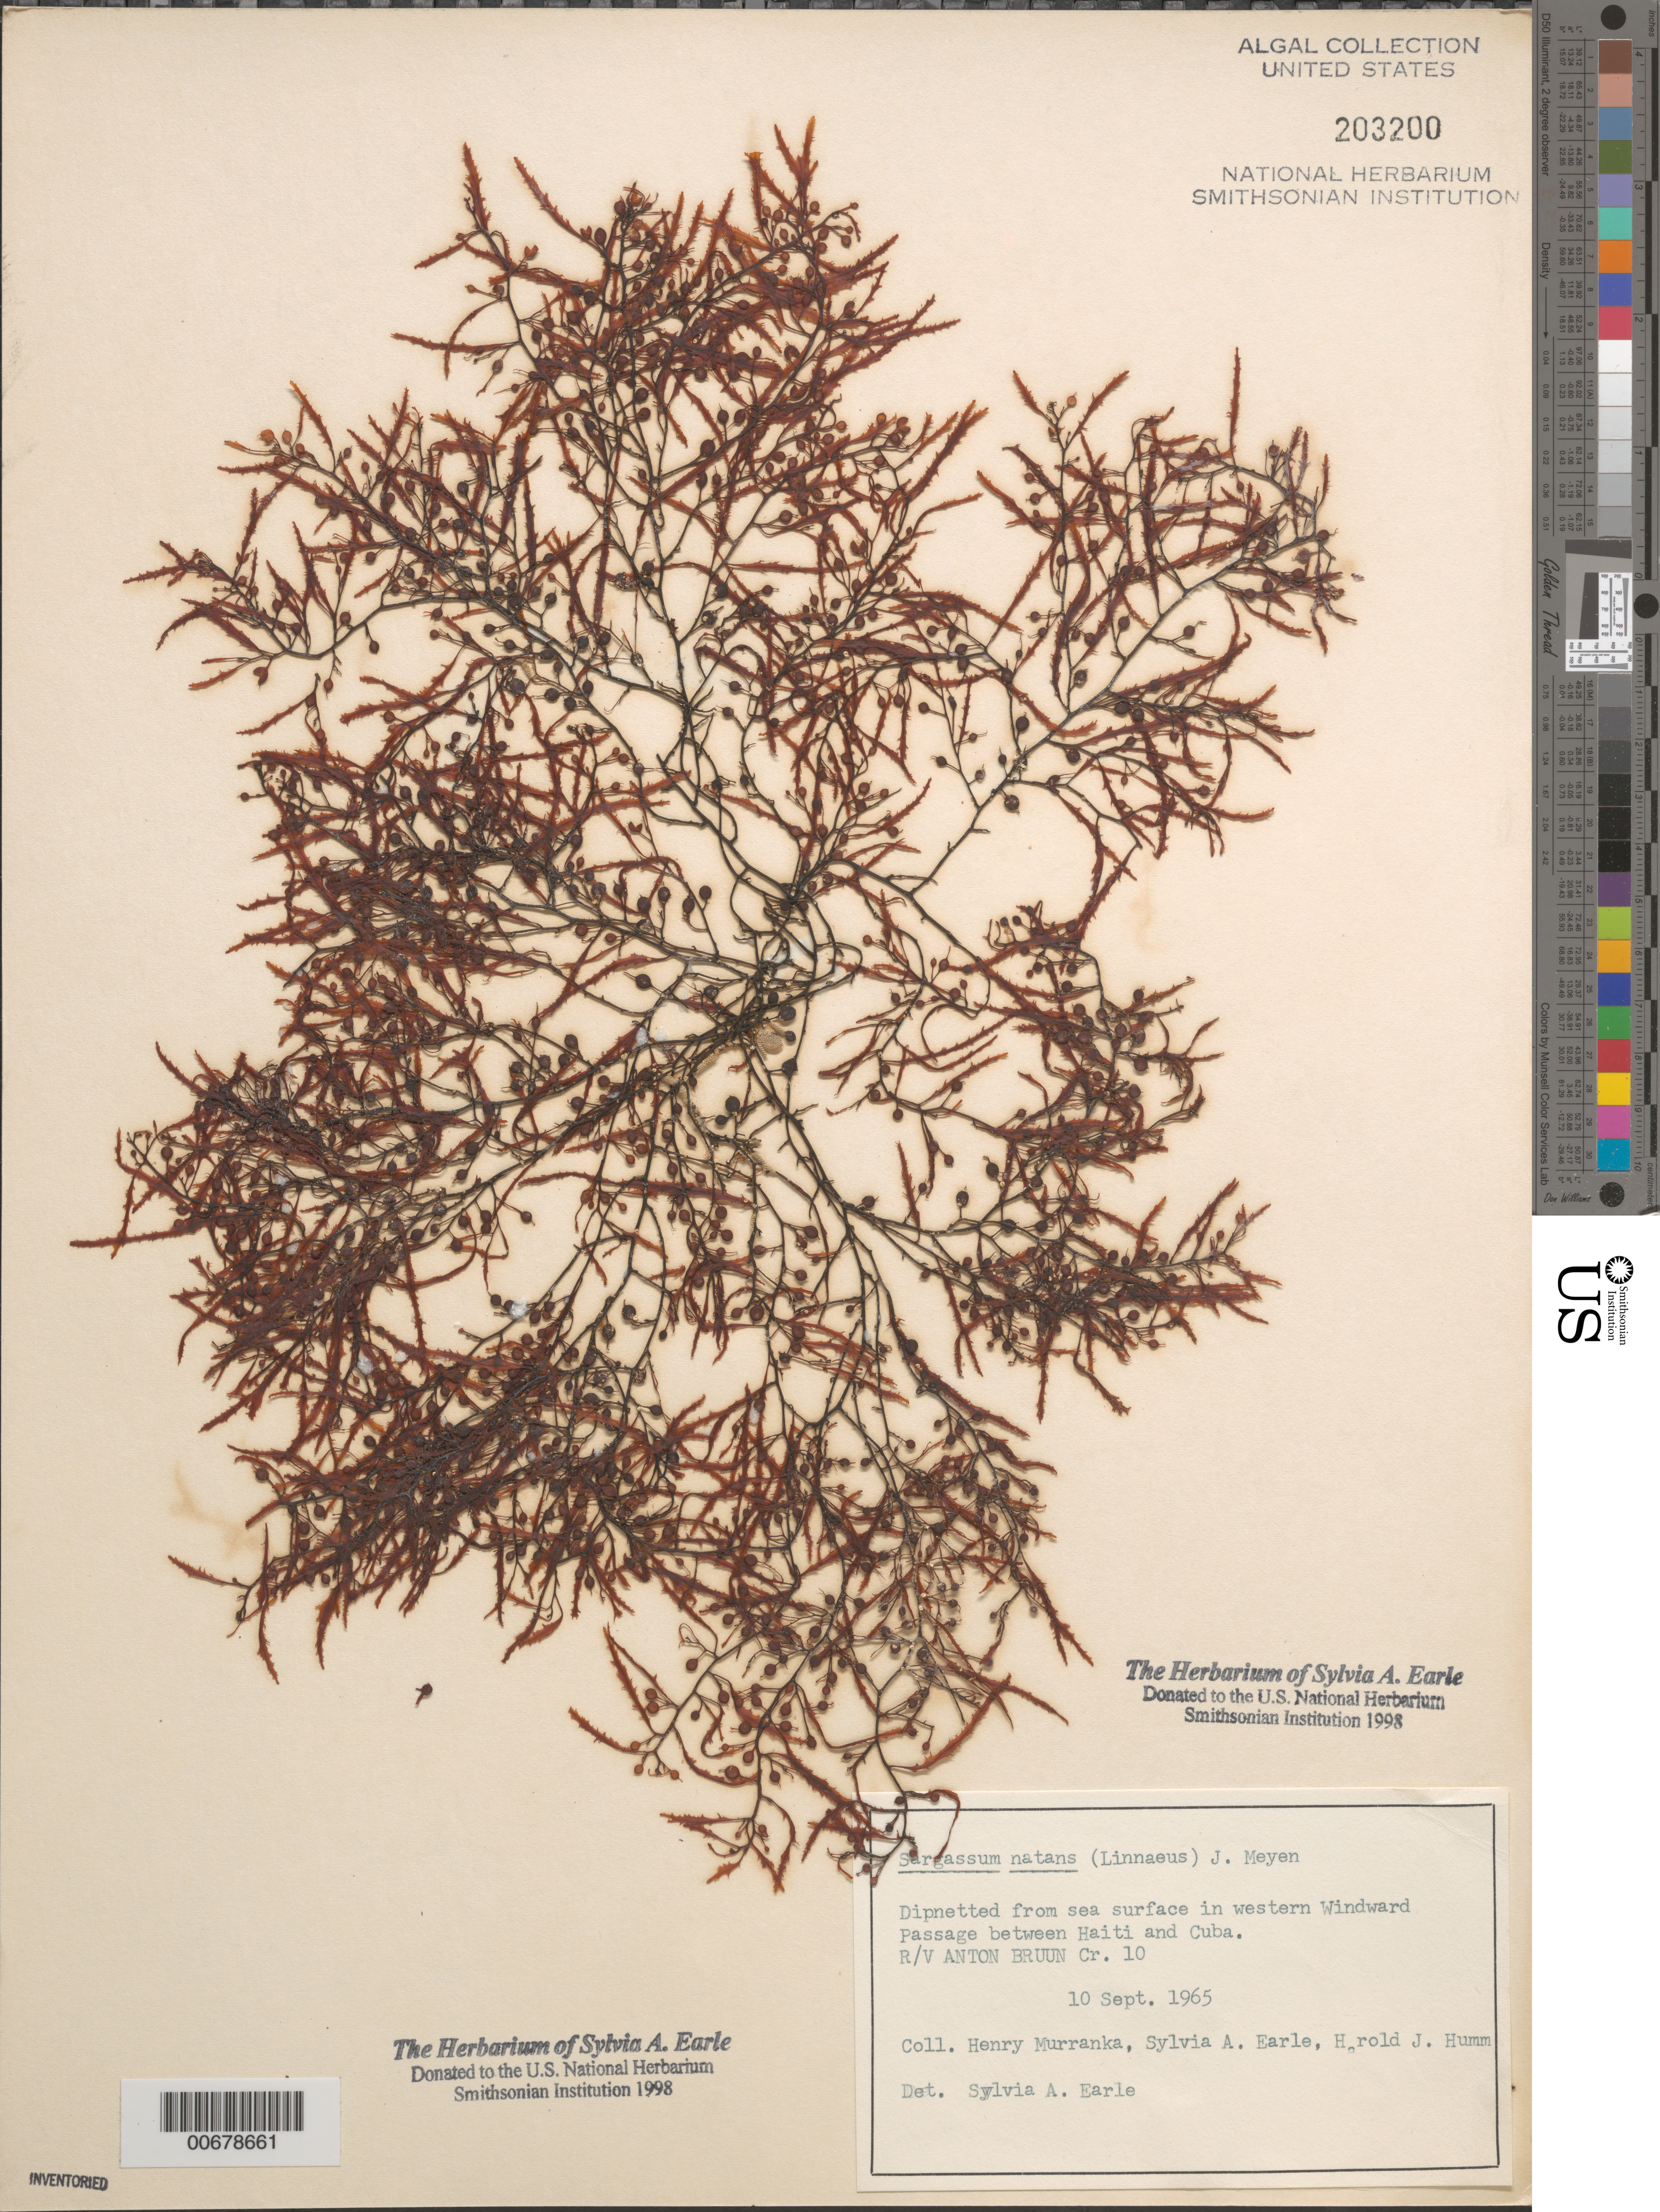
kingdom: Chromista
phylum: Ochrophyta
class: Phaeophyceae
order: Fucales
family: Sargassaceae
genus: Sargassum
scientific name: Sargassum natans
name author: (L.) Gaillon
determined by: Earle, S. A.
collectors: H. Murranka, S. A. Earle & H. J. Humm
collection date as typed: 10 Sep 1965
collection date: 1965-09-10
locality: Western Windward Passage between Haiti and Cuba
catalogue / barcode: US 203200